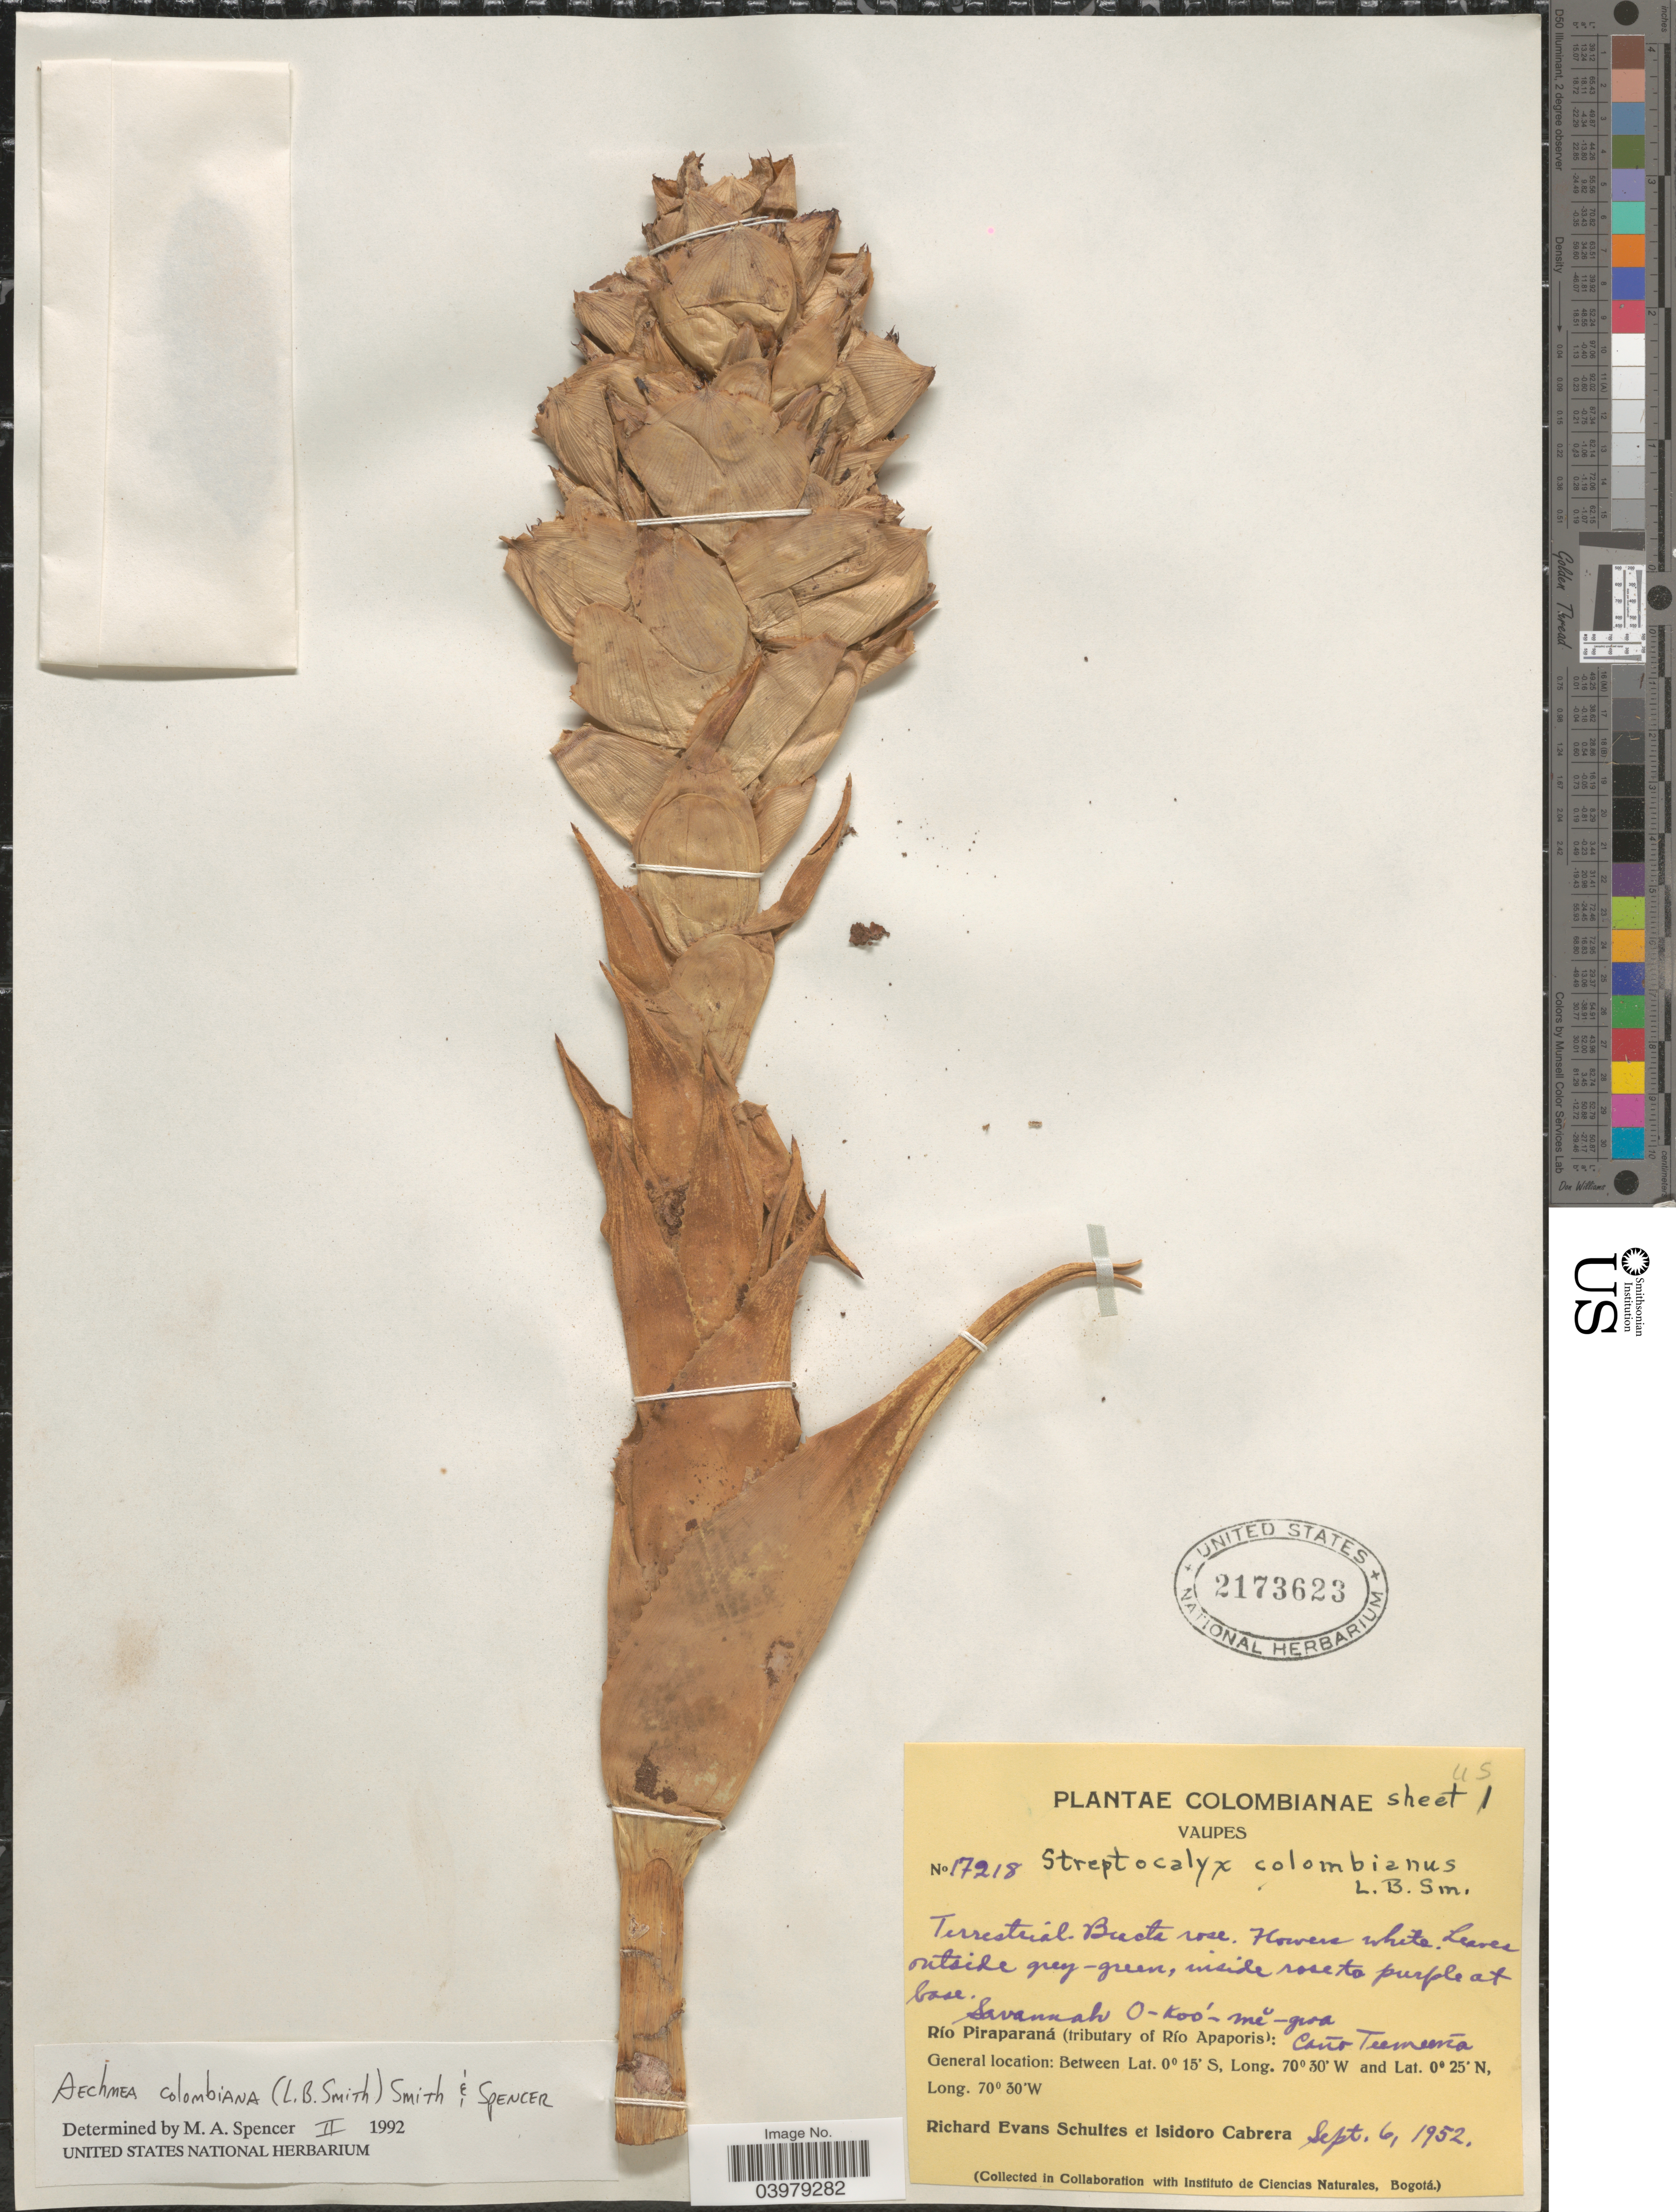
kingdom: Plantae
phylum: Tracheophyta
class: Liliopsida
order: Poales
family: Bromeliaceae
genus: Aechmea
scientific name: Aechmea colombiana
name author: (L.B. Sm.) L.B. Sm. & M.A. Spencer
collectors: R. E. Schultes & I. Cabrera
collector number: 17218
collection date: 1952-09-06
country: Colombia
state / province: Vaupés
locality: Río Piraparaná (tributary of Río Apaporis): Caño Teemeeña.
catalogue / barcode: US 2173623